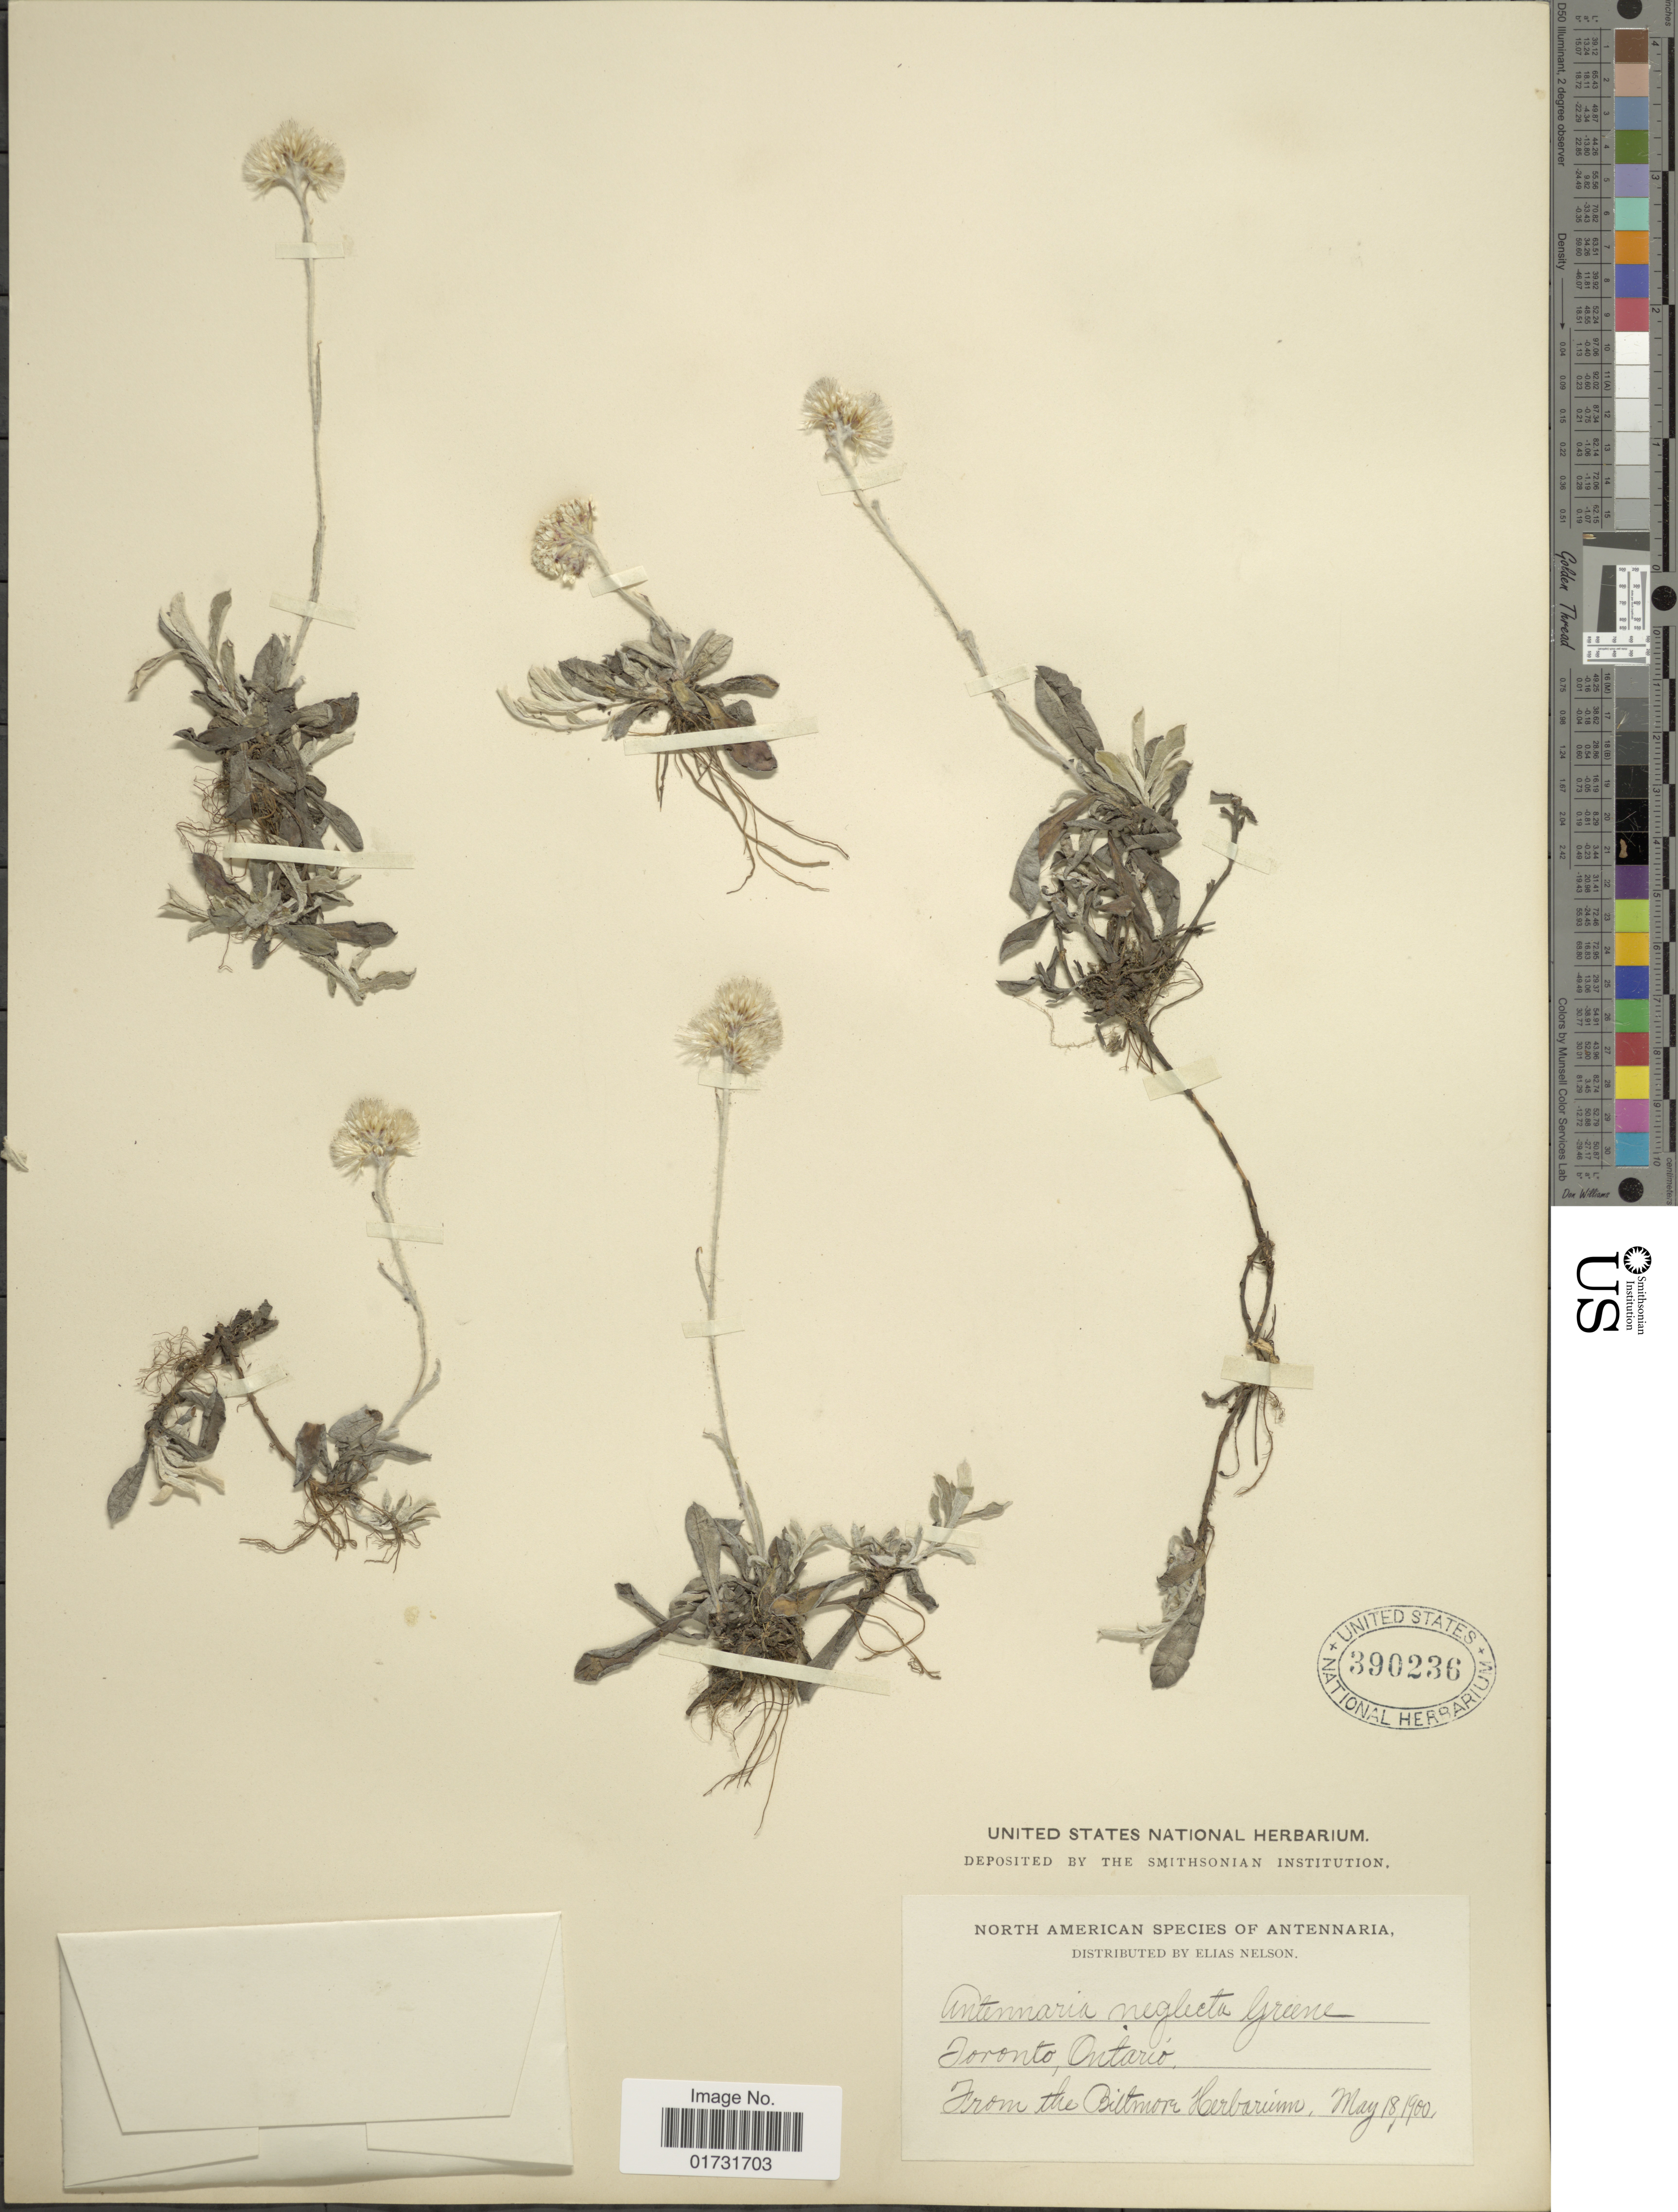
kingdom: Plantae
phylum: Tracheophyta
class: Magnoliopsida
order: Asterales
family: Asteraceae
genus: Antennaria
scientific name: Antennaria neglecta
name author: Greene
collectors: ex herb. Biltmore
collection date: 1900-05-18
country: Canada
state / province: Ontario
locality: Toronto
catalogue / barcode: US 390236